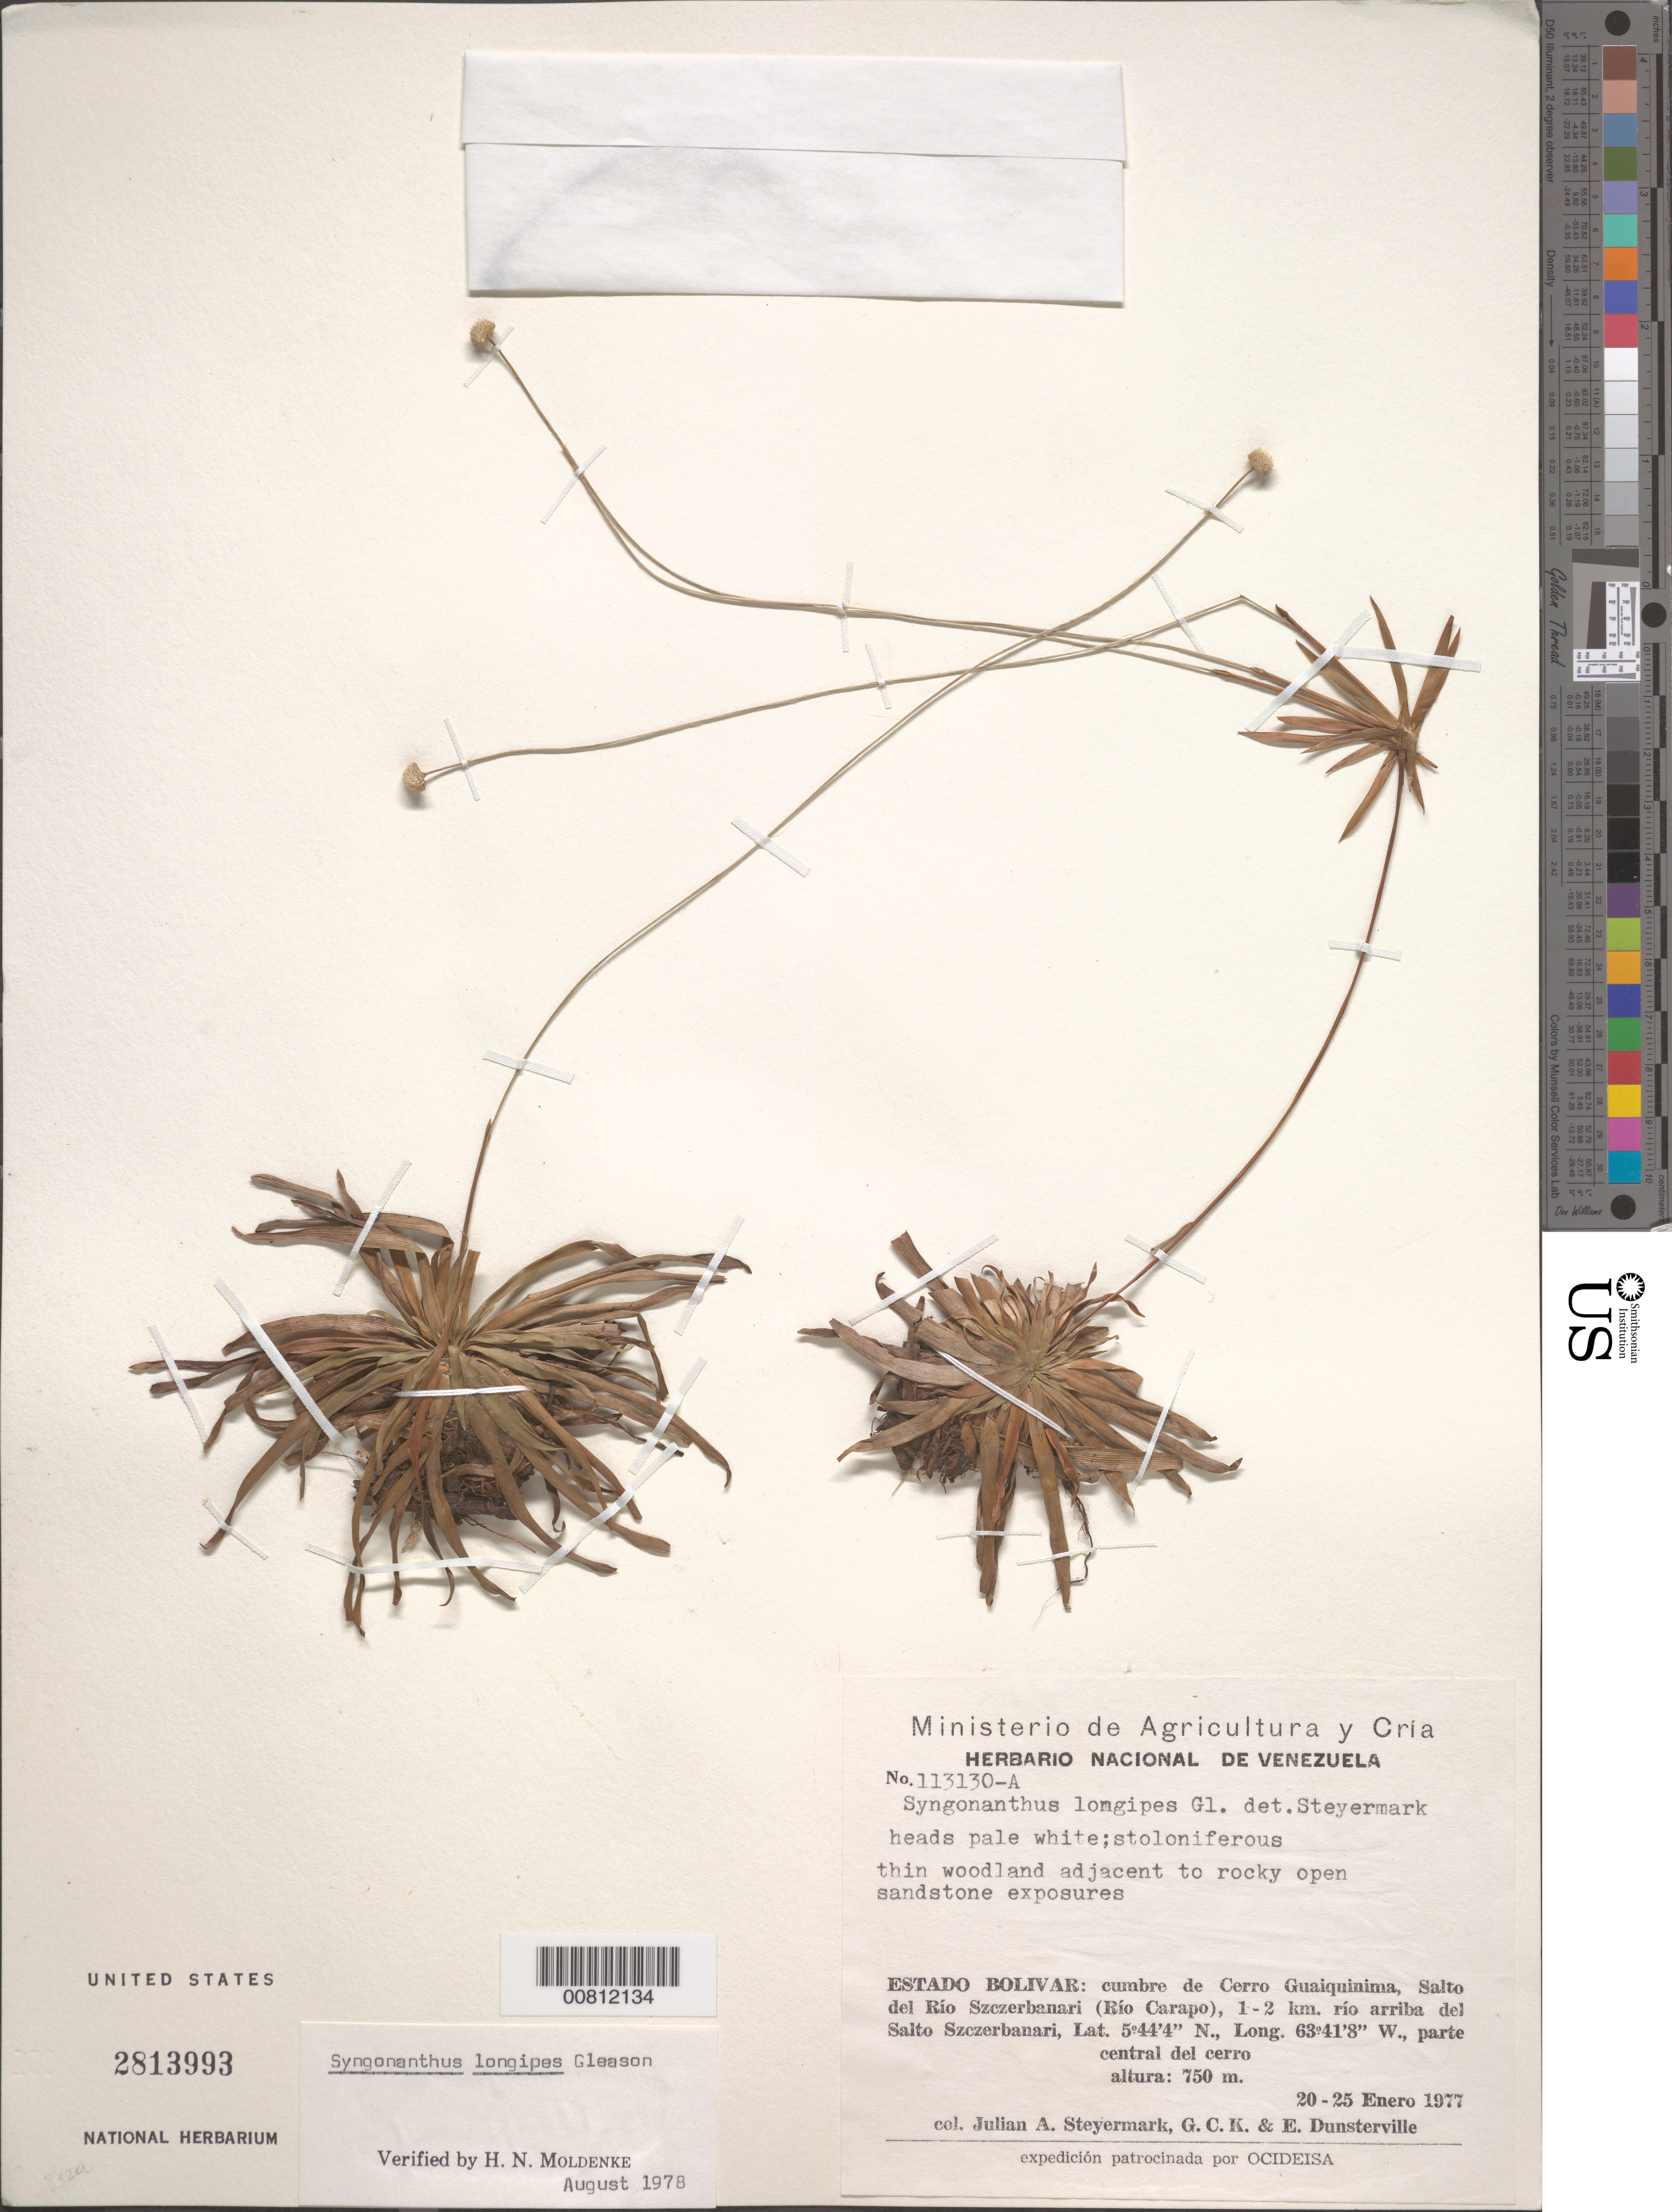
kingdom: Plantae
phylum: Tracheophyta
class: Liliopsida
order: Poales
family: Eriocaulaceae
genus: Syngonanthus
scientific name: Syngonanthus longipes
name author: Gleason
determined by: Moldenke, H. N.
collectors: J. Steyermark, G. C. K. Dunsterville & E. Dunsterville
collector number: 113130 A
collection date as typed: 20-Jan-77 to 25-Jan-77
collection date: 1977-01-20/1977-01-25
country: Venezuela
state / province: Bolívar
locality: Cerro Guaiquinima, summit, salto del Río Szczerbanari (Río Carapo), 1-2 km río arriba del Salto Szczerbanari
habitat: Thin woodland adjacent to rocky open sandstone exposures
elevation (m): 750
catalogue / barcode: US 2813993